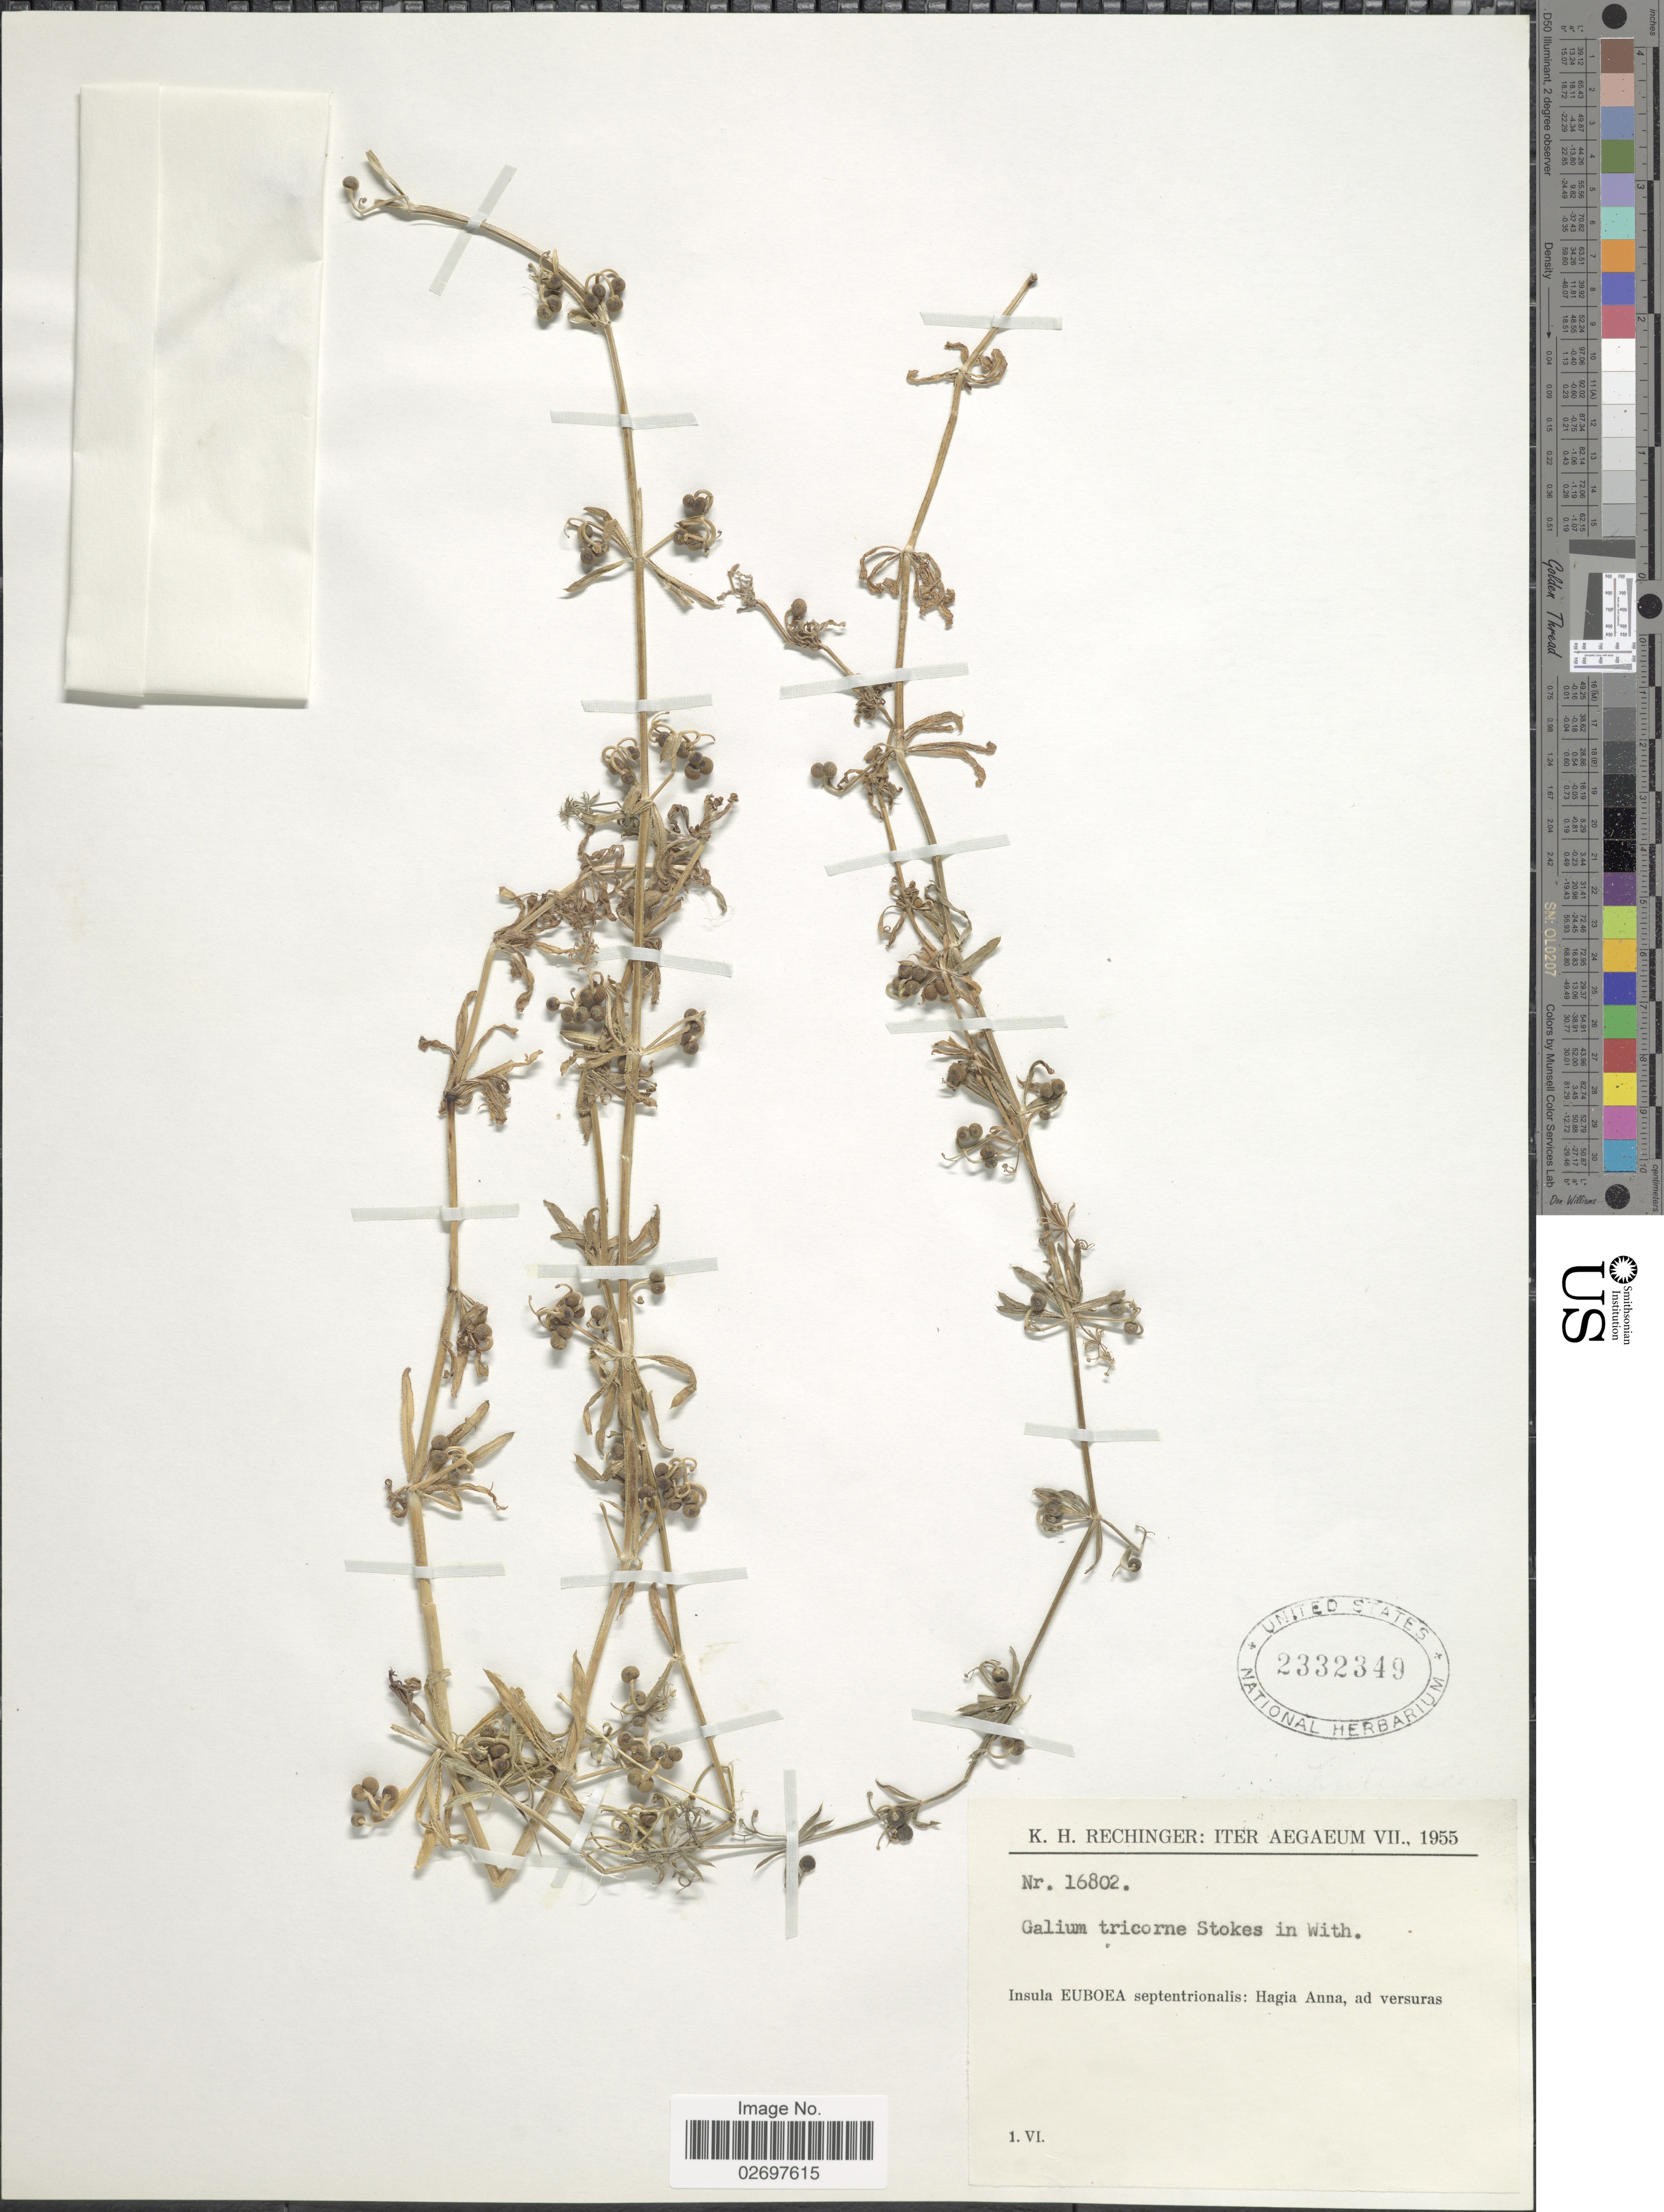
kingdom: Plantae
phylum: Tracheophyta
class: Magnoliopsida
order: Gentianales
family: Rubiaceae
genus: Galium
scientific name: Galium tricorne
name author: Stokes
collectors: K. H. Rechinger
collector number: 16802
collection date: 1955-06-01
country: Greece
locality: Aegaeum. Insula Euboea septentrionalis: Hagia Anna, ad versuras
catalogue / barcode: US 2332349